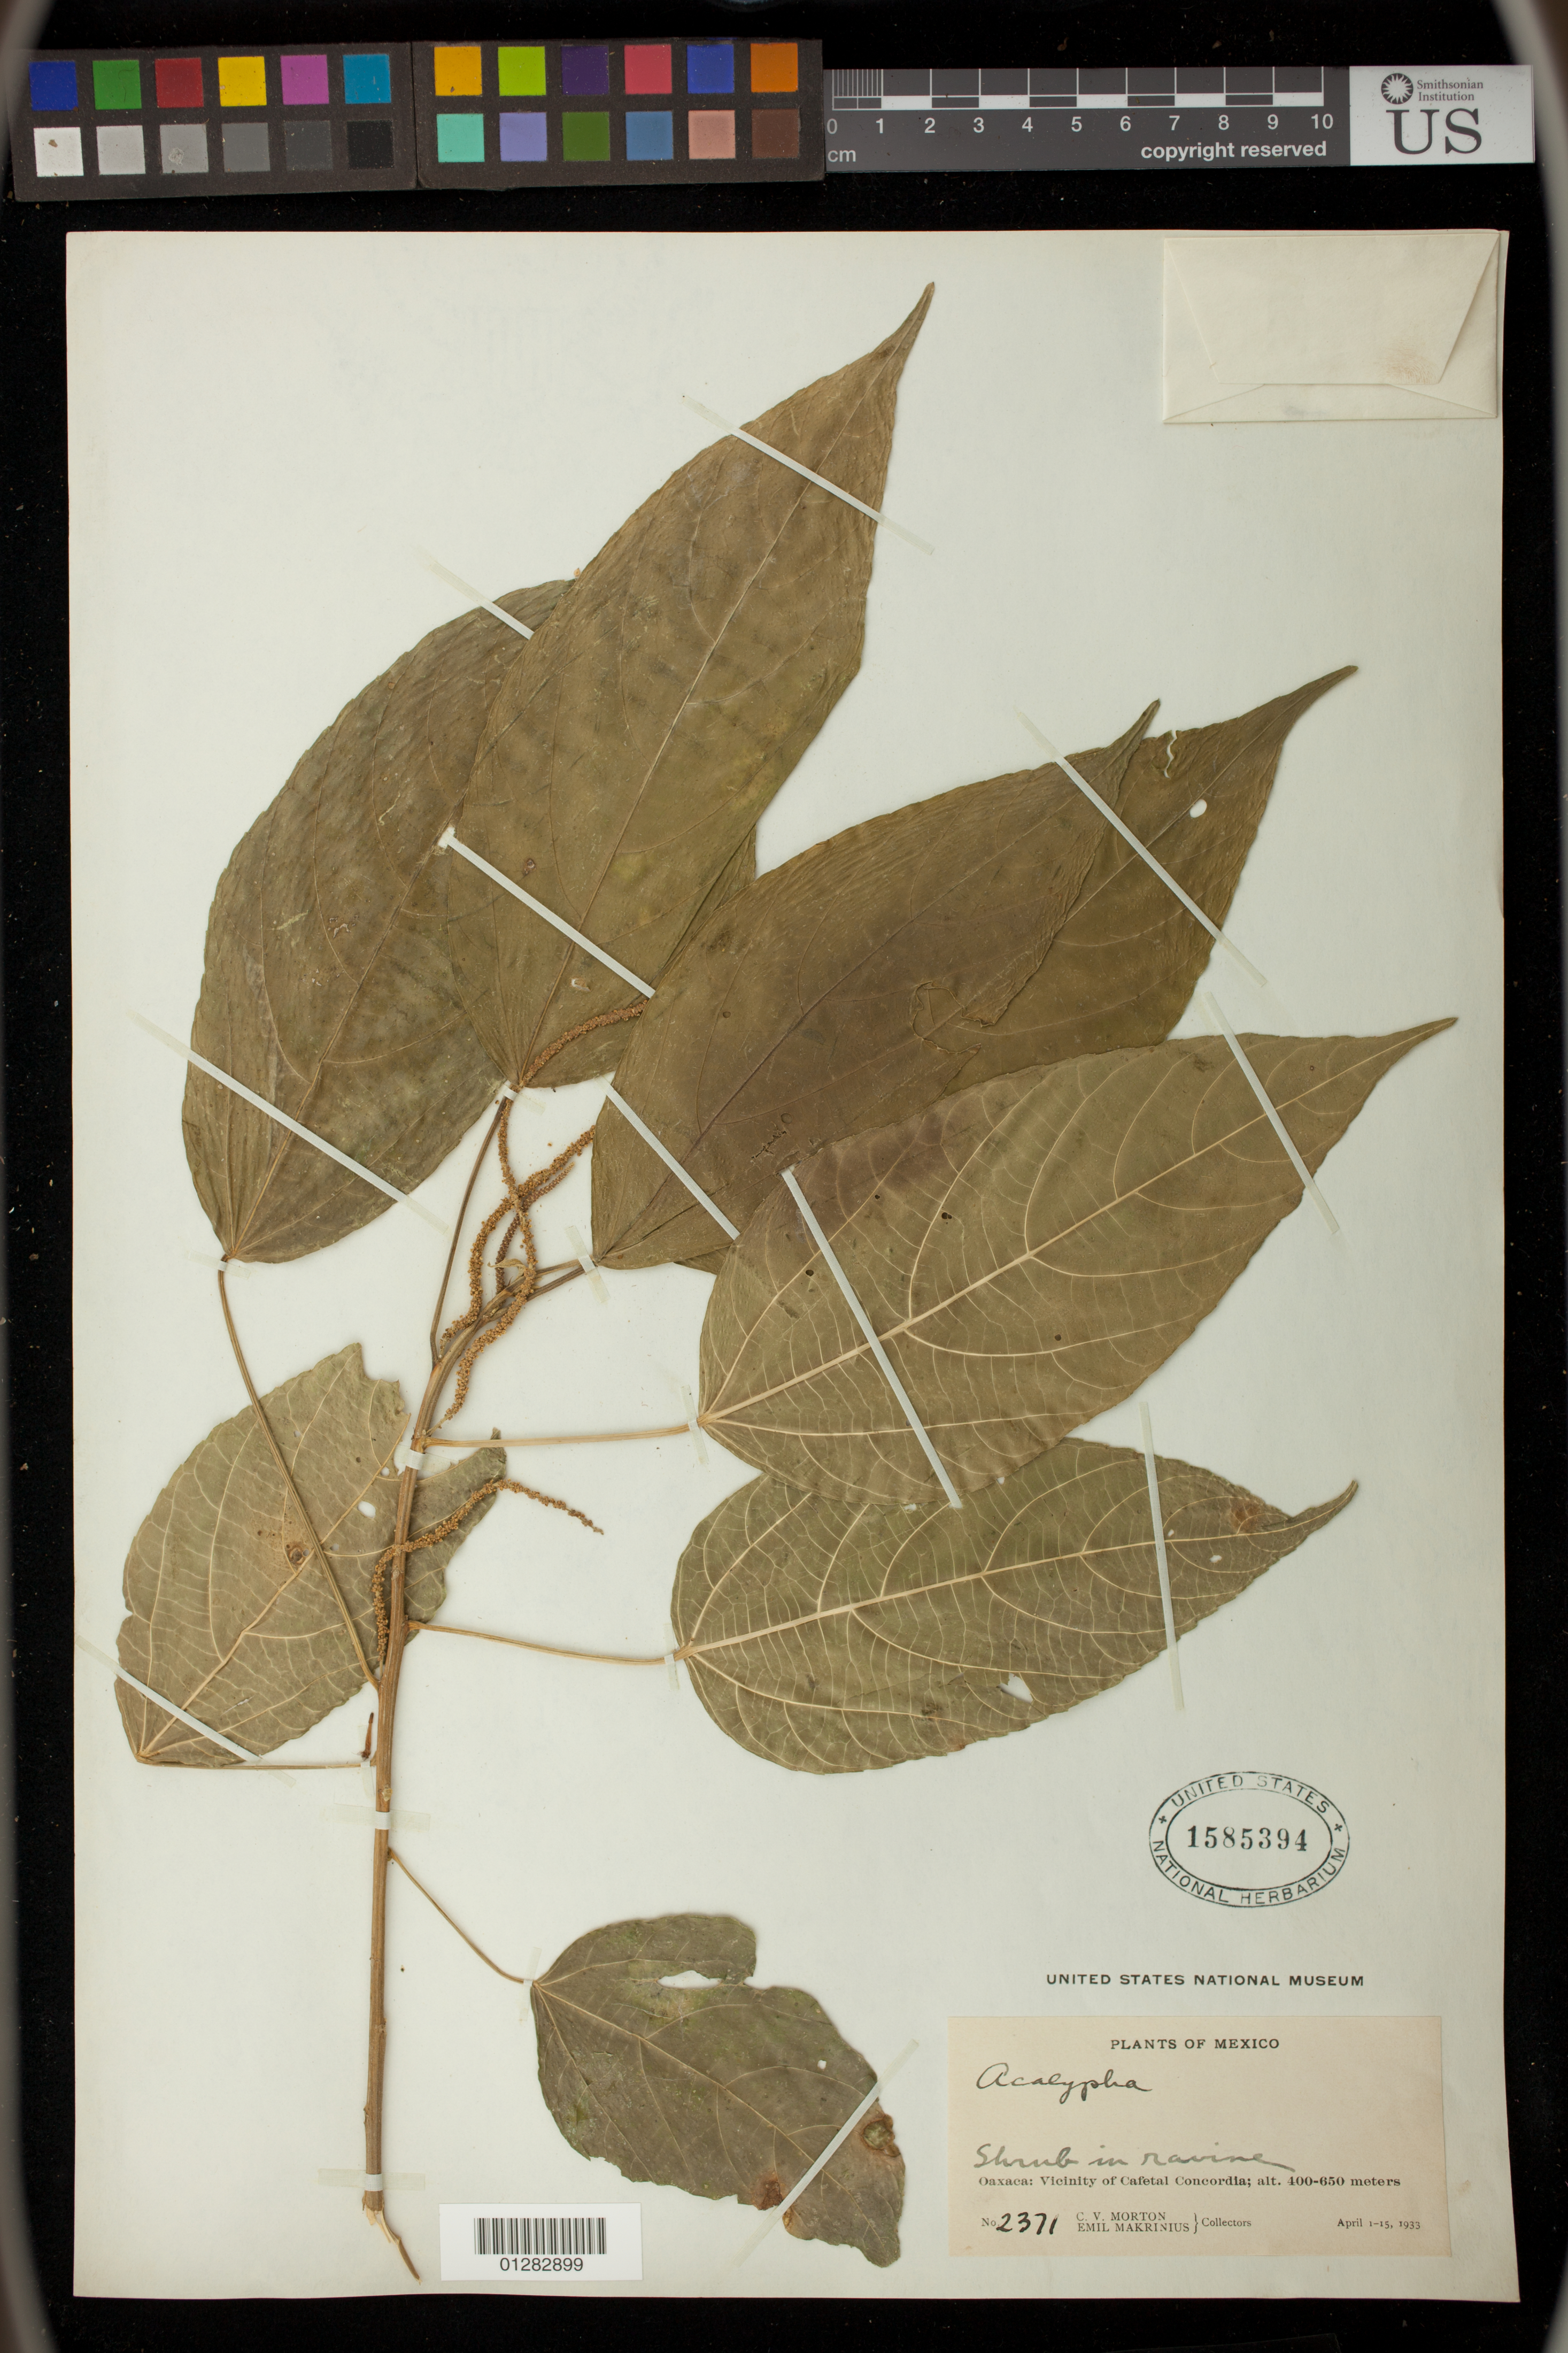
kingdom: Plantae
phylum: Tracheophyta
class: Magnoliopsida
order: Malpighiales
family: Euphorbiaceae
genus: Acalypha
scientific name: Acalypha sp.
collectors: C. V. Morton & E. Makrinius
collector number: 2371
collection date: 1933-04-01/1933-04-15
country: Mexico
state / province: Oaxaca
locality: Vicinity of Cafetal Concordia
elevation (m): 122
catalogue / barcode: US 1585394